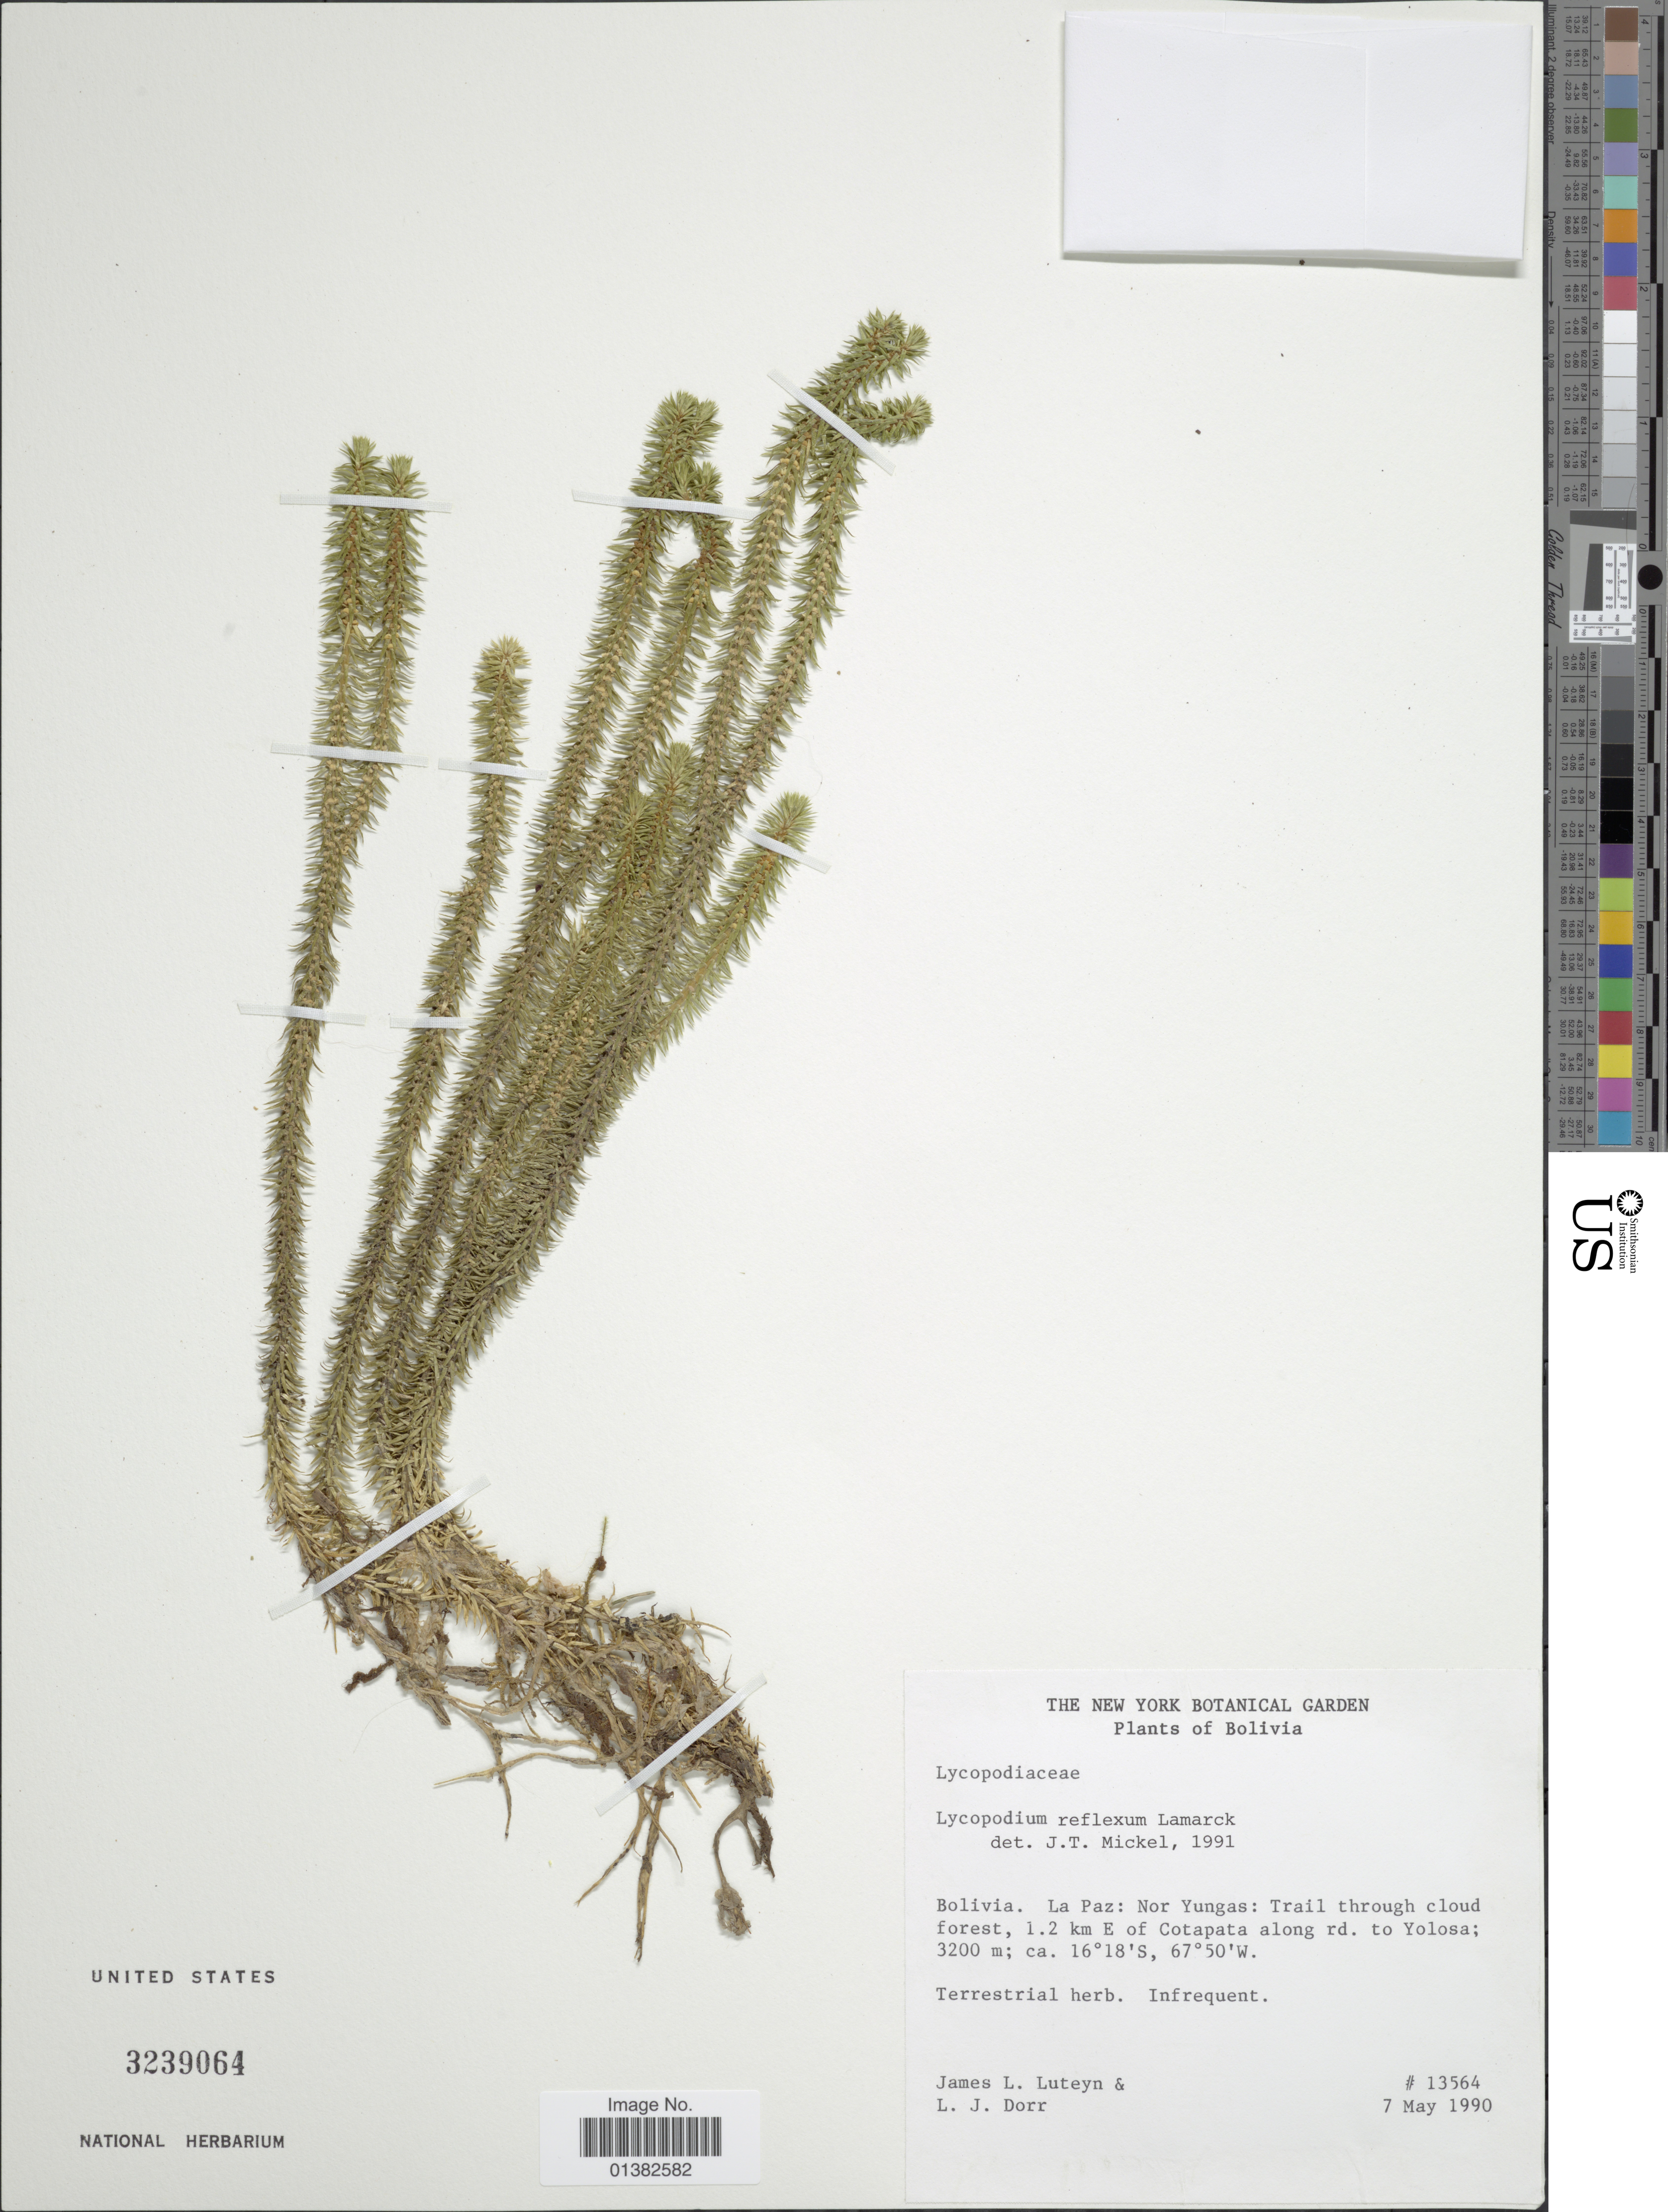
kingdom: Plantae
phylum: Tracheophyta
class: Lycopodiopsida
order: Lycopodiales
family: Lycopodiaceae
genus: Phlegmariurus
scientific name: Phlegmariurus reflexus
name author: (Lam.) B. Øllg.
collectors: J. L. Luteyn & L. J. Dorr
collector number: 13564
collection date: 1990-05-07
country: Bolivia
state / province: La Paz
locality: Nor Yungas: Trail through cloud forest, 1.2 km E of Cotapata along rd. to Yolosa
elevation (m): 3200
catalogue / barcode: US 3239064